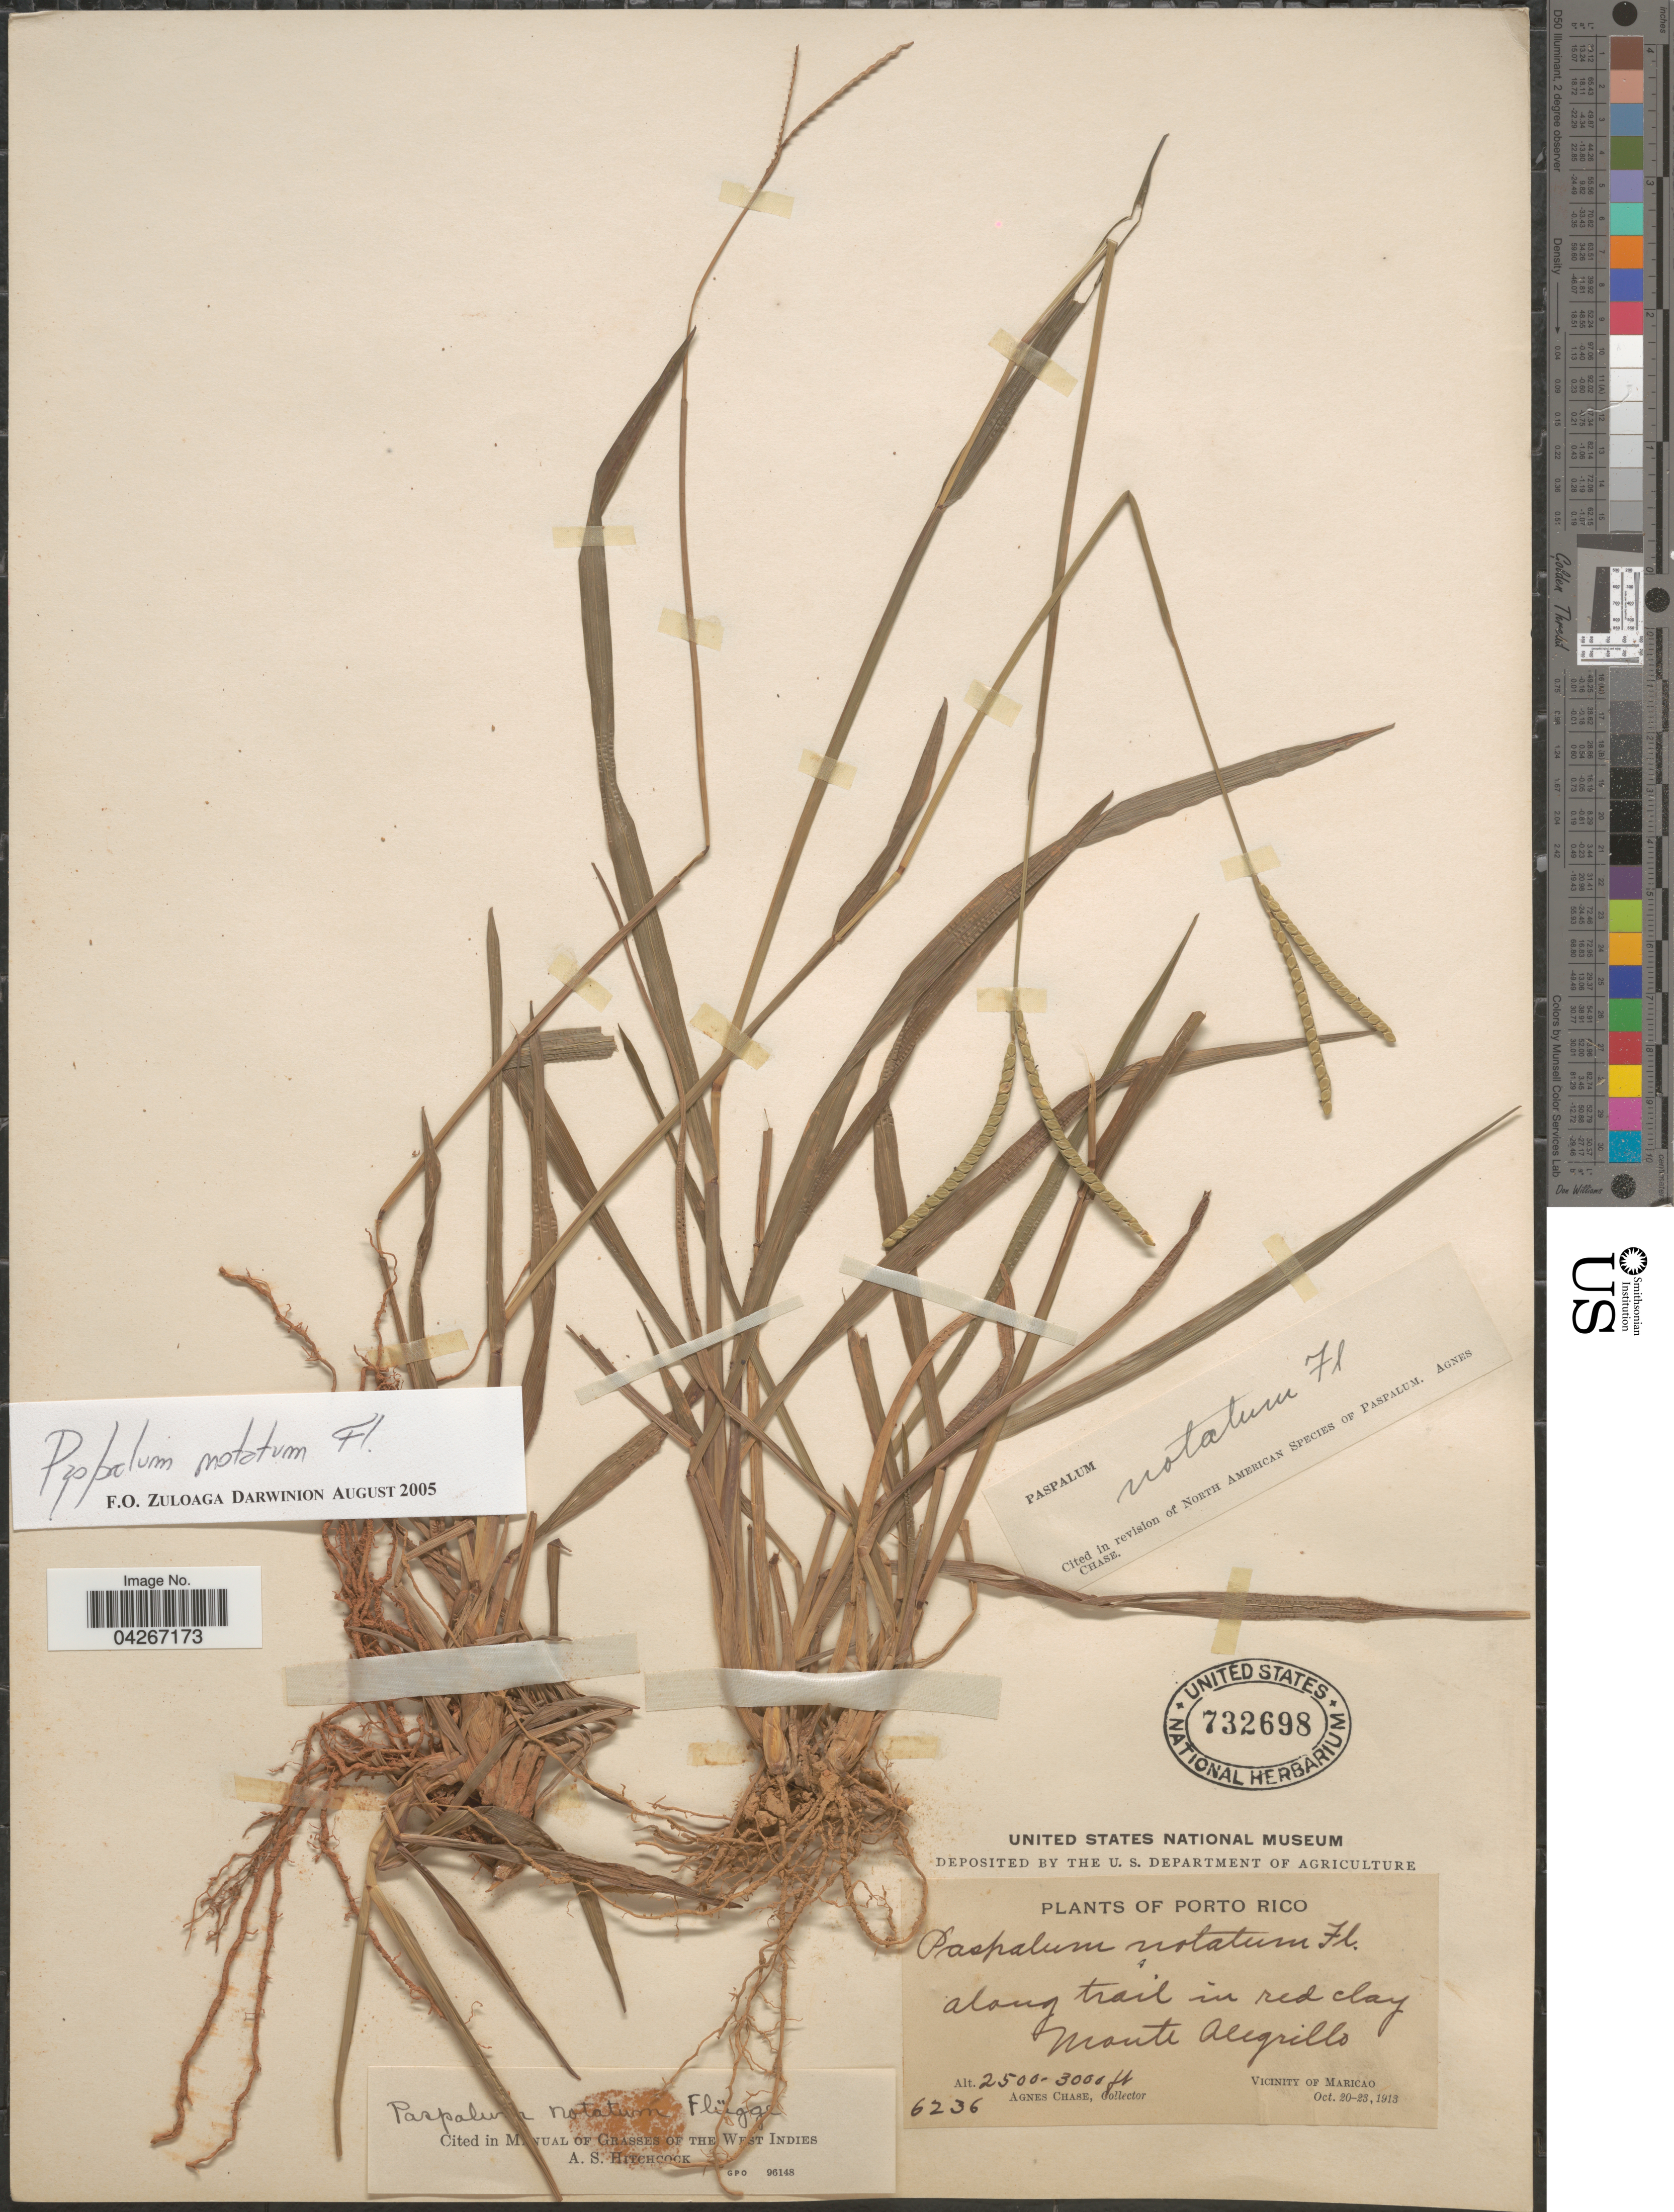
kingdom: Plantae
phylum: Tracheophyta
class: Liliopsida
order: Poales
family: Poaceae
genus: Paspalum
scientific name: Paspalum notatum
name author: Flüggé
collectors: A. Chase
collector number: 6236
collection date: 1913-10-20/1913-10-23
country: Puerto Rico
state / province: Maricao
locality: Along trail in red clay Monte Alegrillo. Vicinity of Maricao.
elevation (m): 762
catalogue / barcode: US 732698